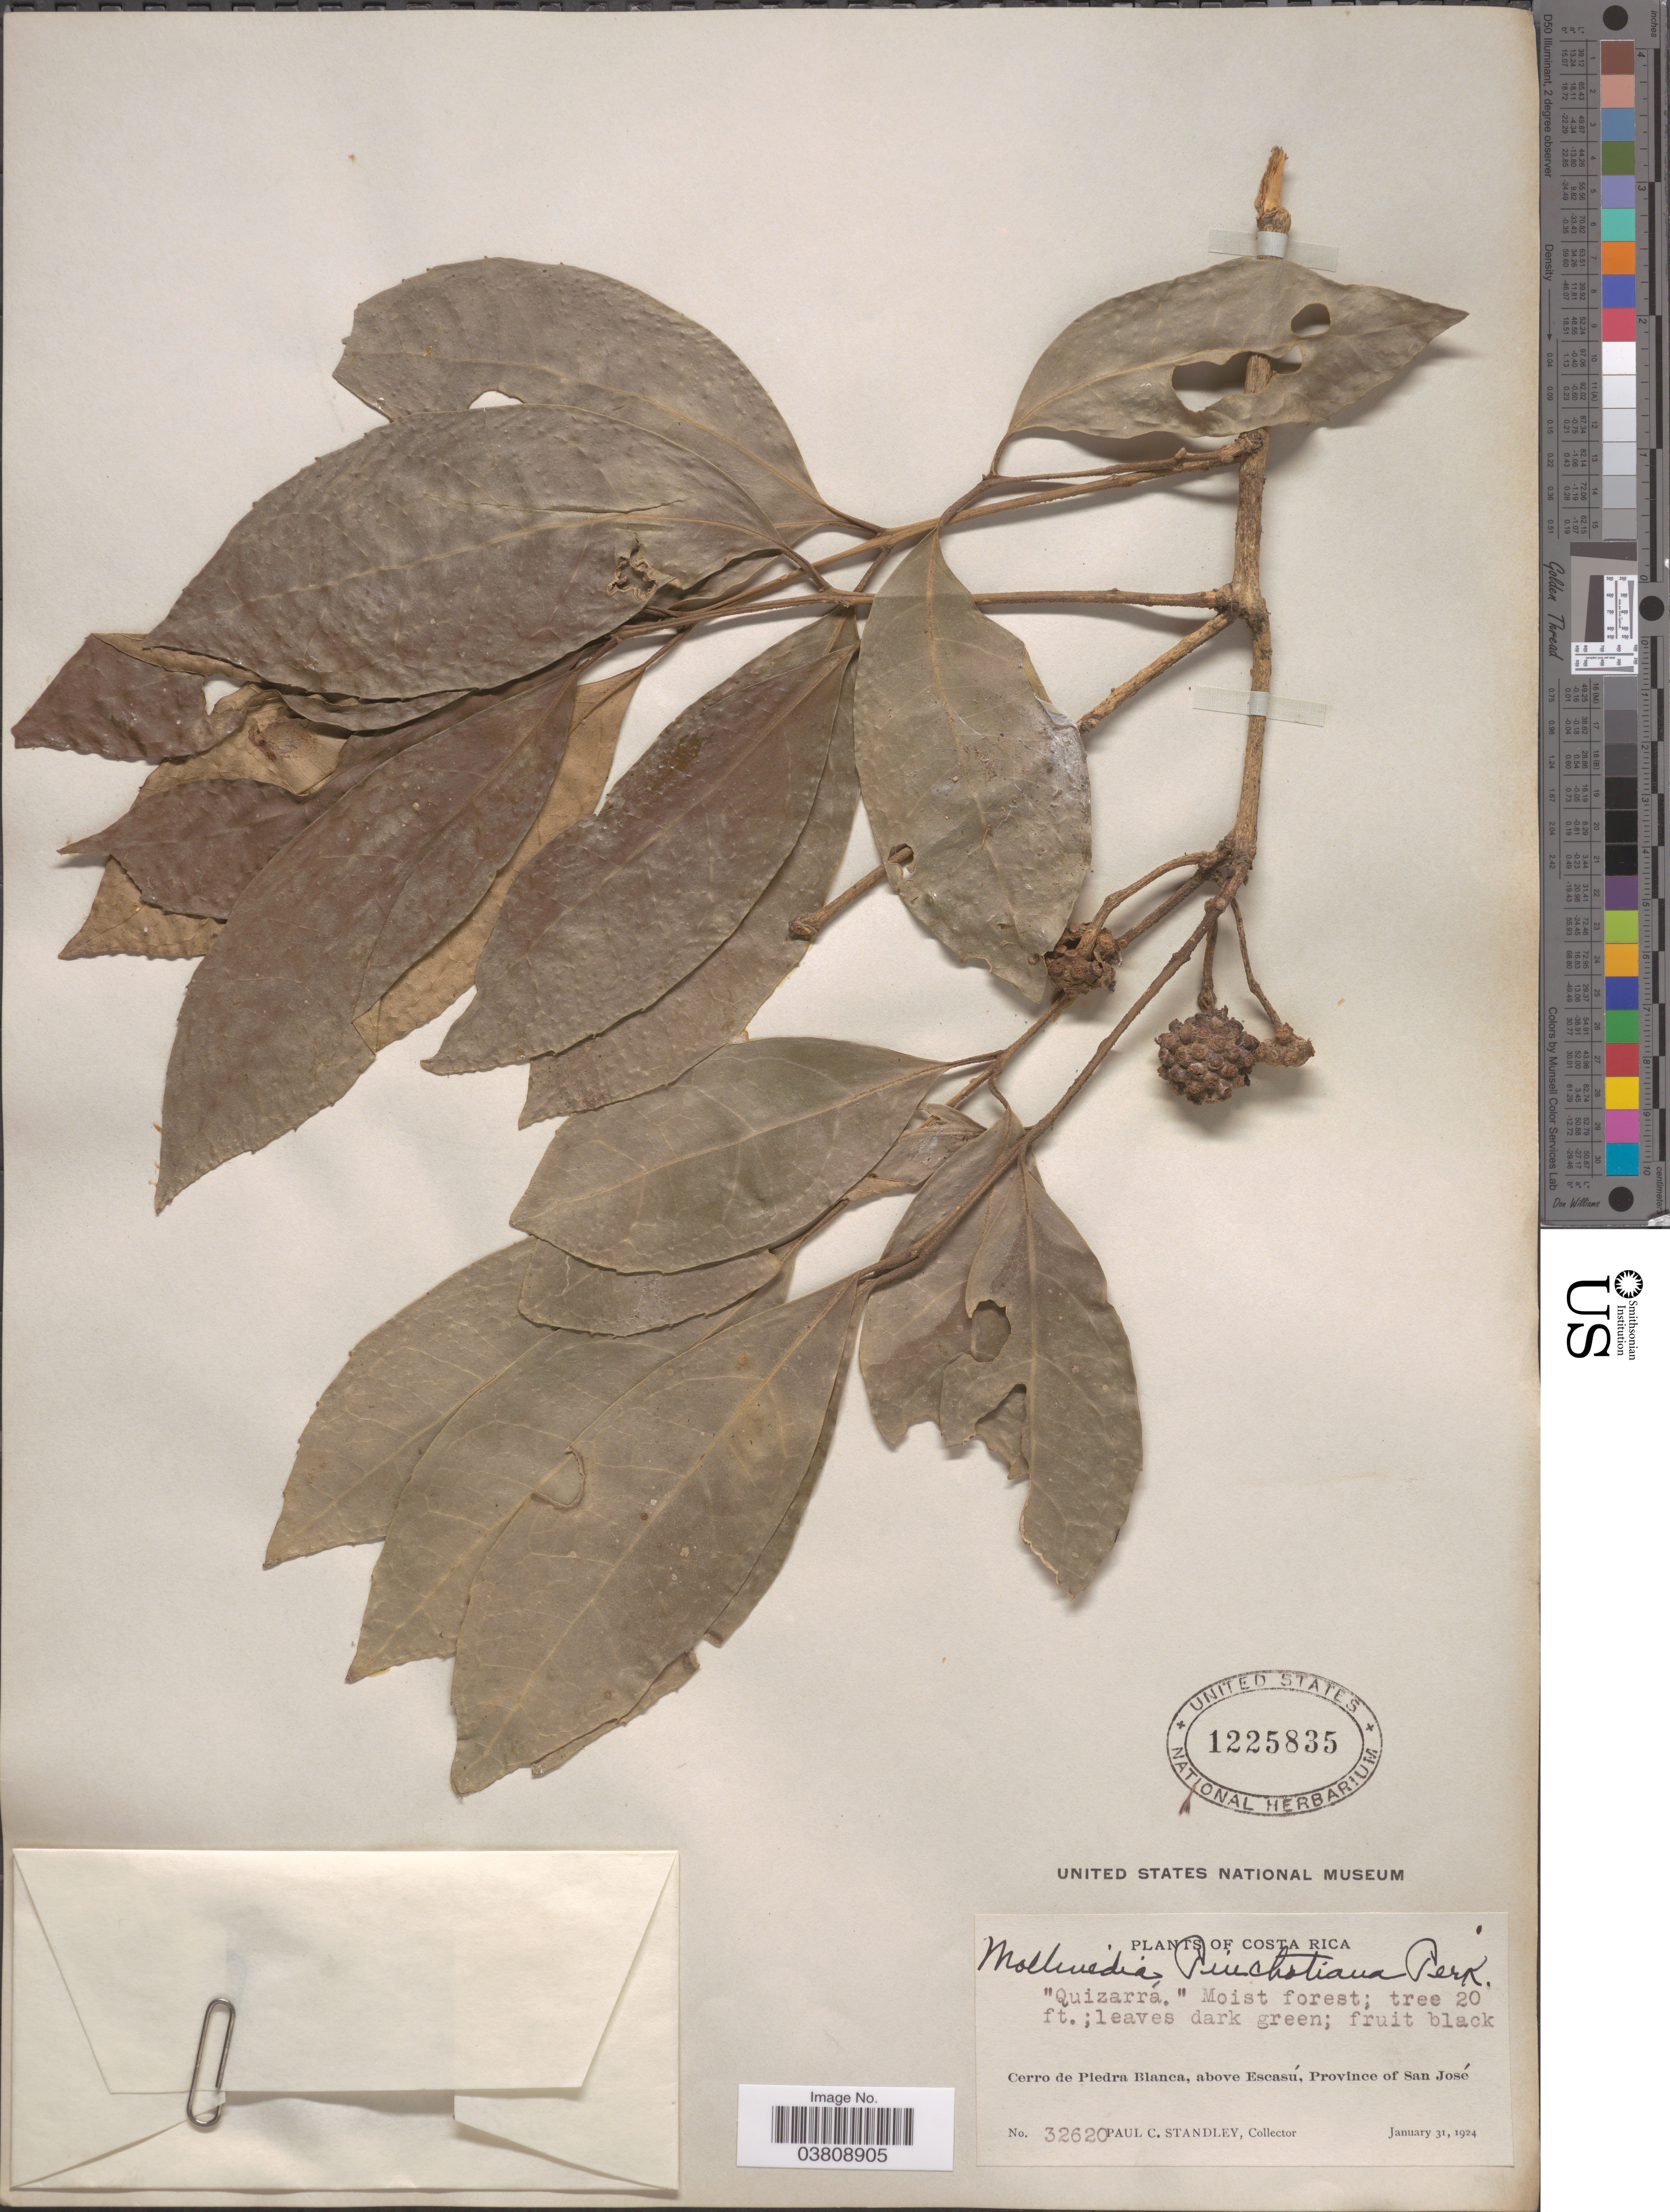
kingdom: Plantae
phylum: Tracheophyta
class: Magnoliopsida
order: Laurales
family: Monimiaceae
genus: Mollinedia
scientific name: Mollinedia pinchotiana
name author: Perkins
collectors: P. C. Standley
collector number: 32620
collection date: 1924-01-31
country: Costa Rica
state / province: San José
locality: Cerro de Piedra Blanca, above Escasú.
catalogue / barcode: US 1225835